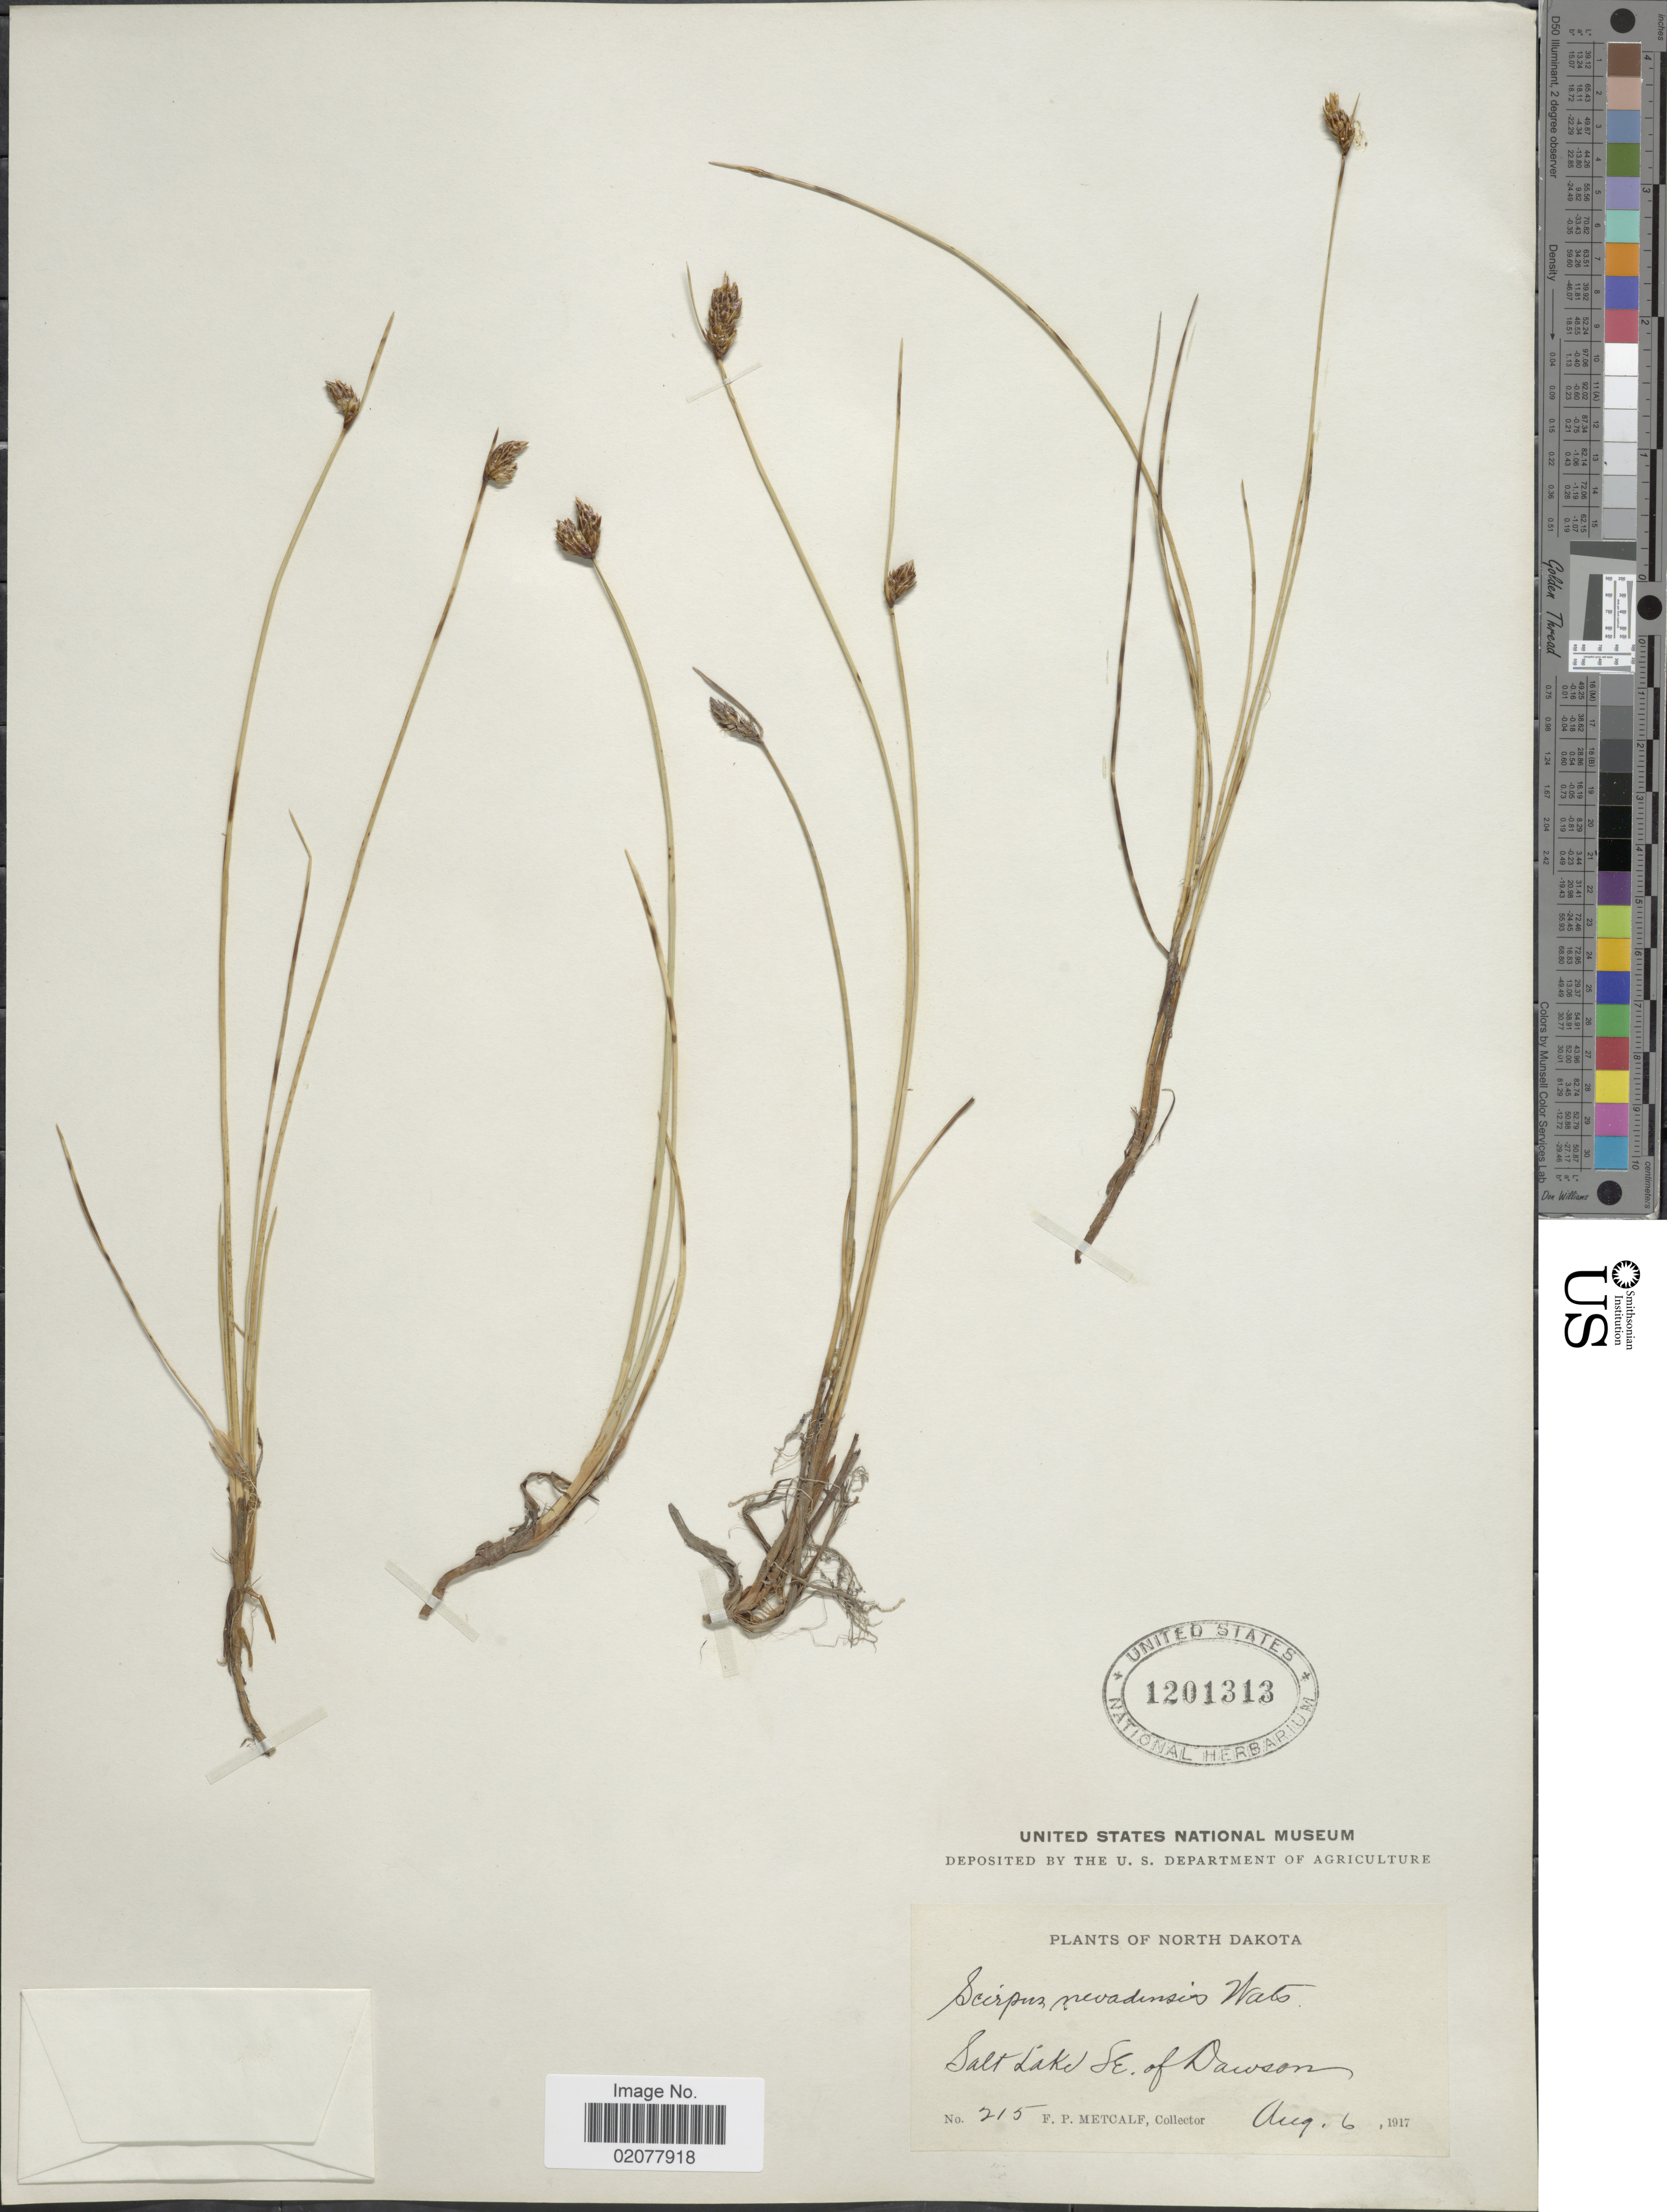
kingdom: Plantae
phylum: Tracheophyta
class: Liliopsida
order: Poales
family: Cyperaceae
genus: Amphiscirpus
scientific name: Amphiscirpus nevadensis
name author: (S. Watson) Oteng-Yeb.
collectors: F. Metcalf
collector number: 215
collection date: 1917-08-06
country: United States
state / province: North Dakota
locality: Salt Lake SE. of Dawson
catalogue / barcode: US 1201313